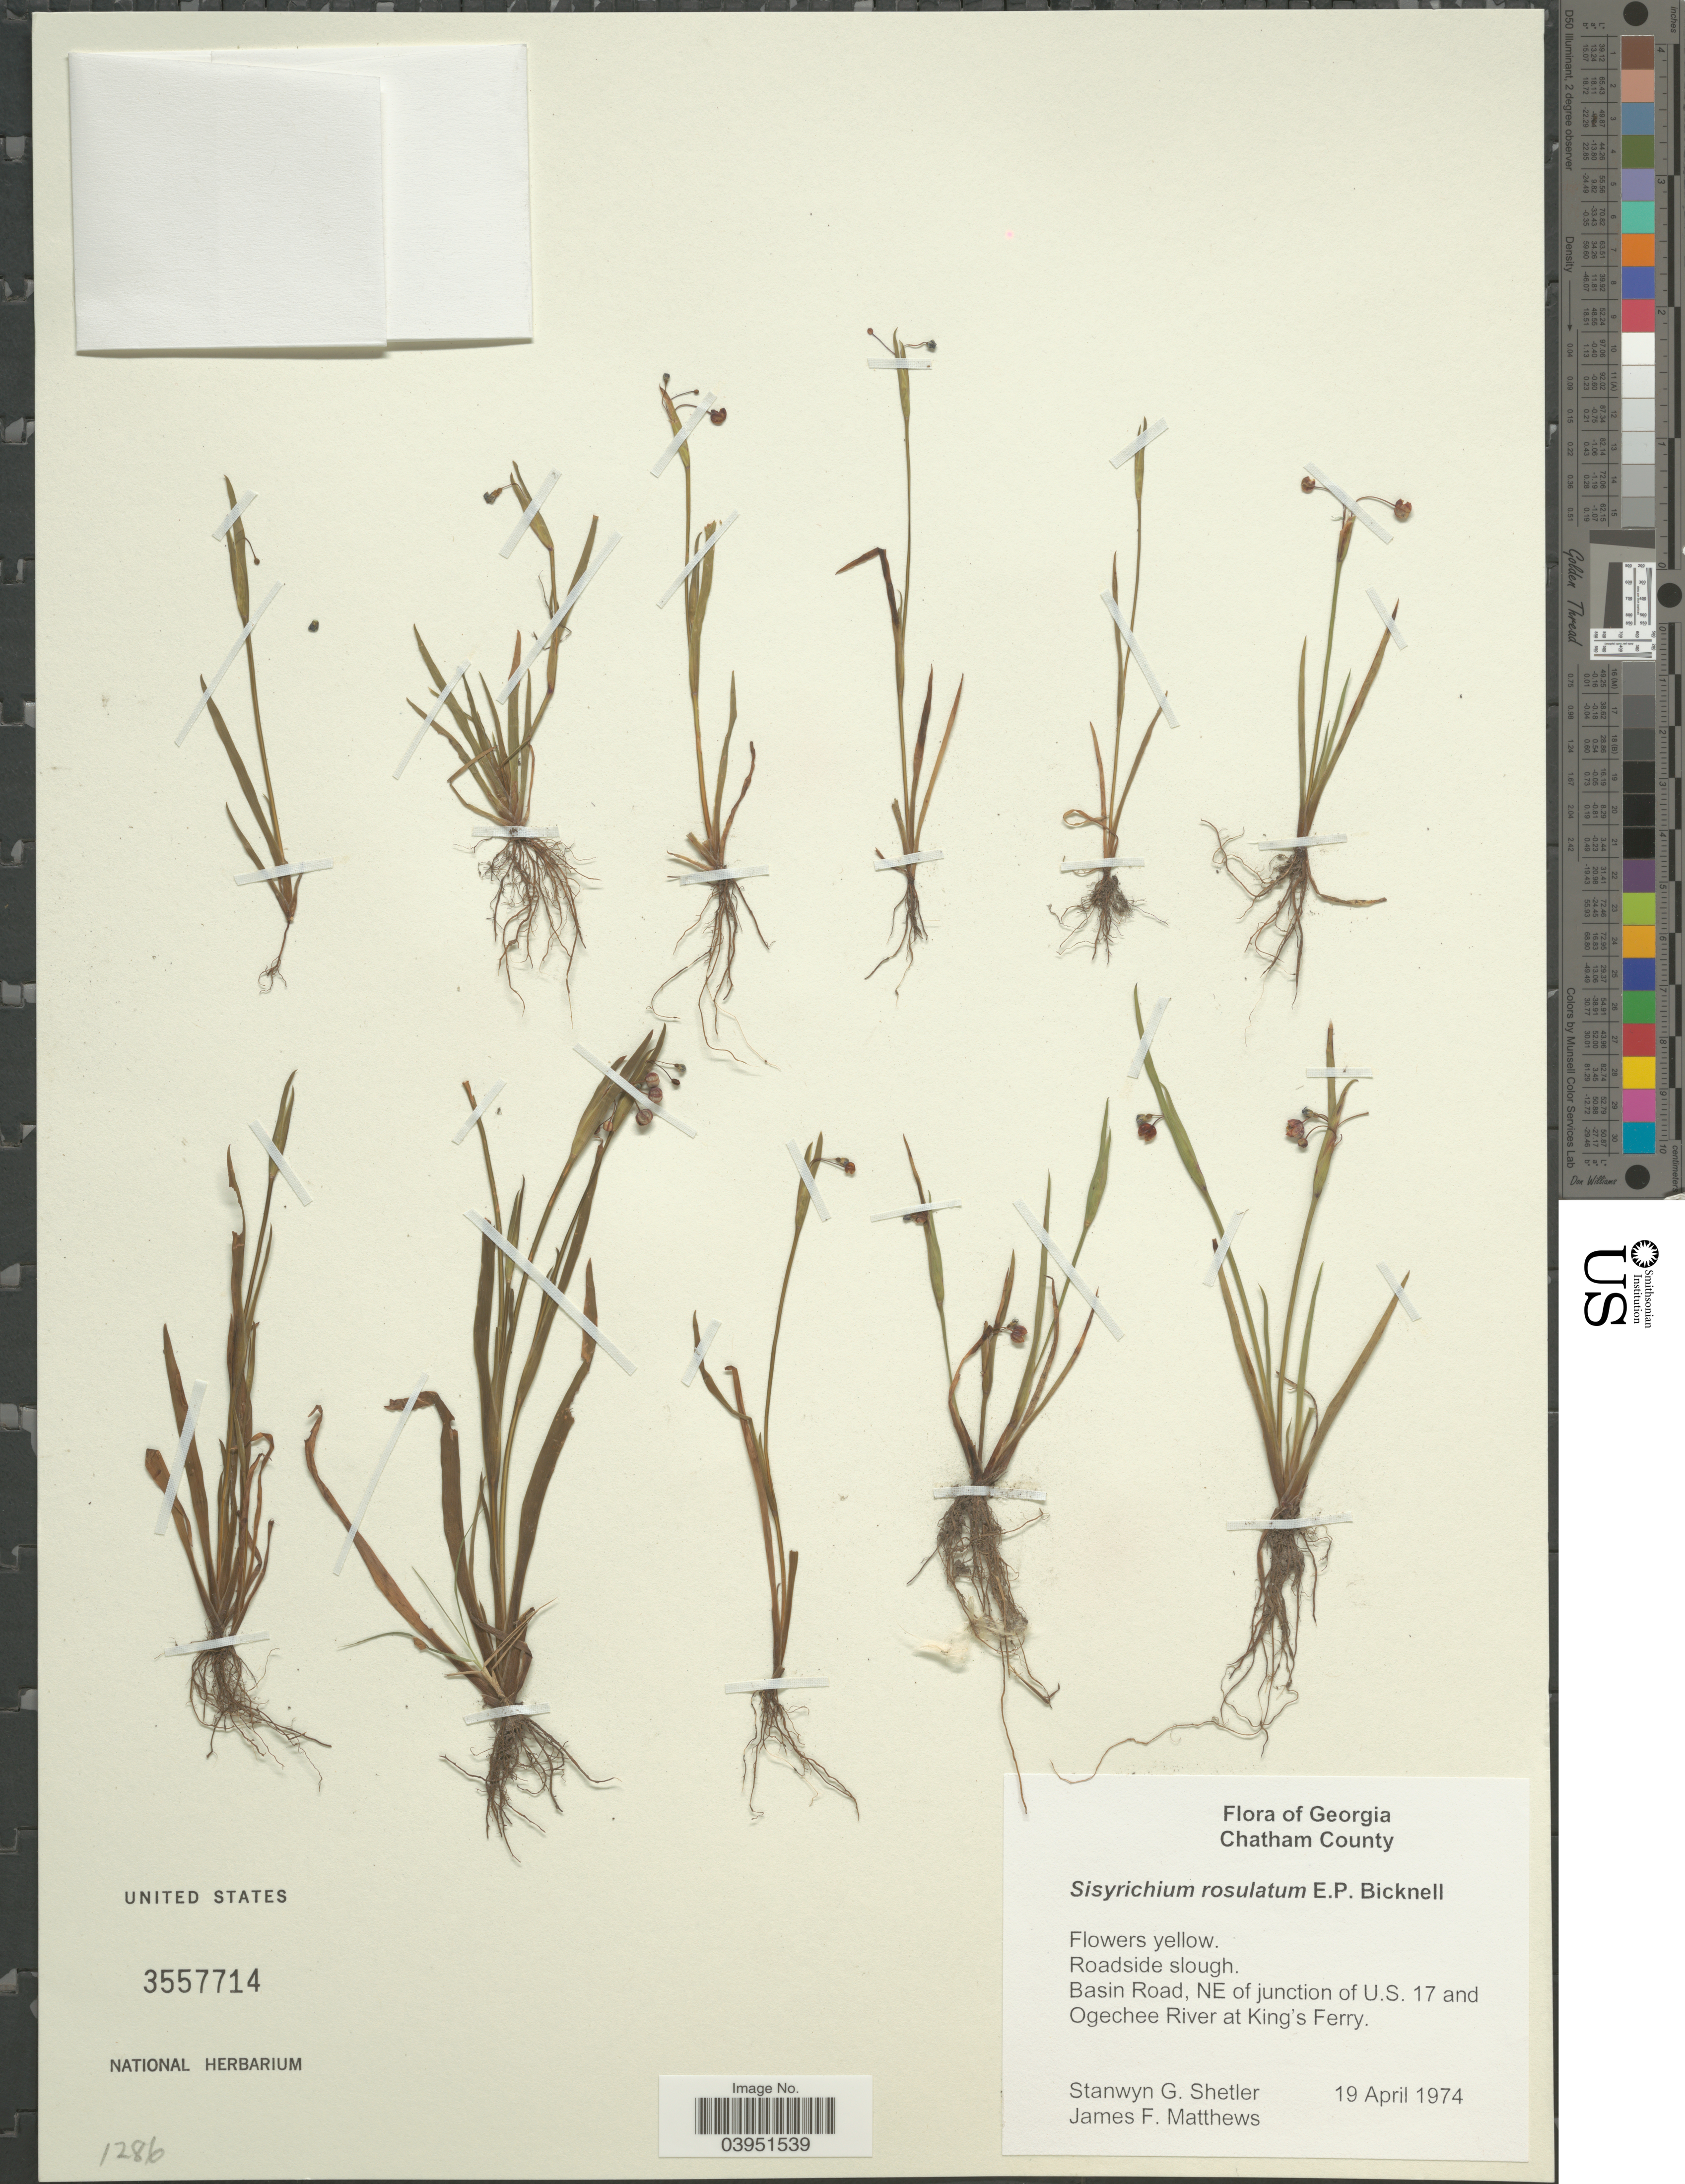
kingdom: Plantae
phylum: Tracheophyta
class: Liliopsida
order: Asparagales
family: Iridaceae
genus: Sisyrinchium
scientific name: Sisyrinchium rosulatum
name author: E.P. Bicknell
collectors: S. Shetler & J. F. Mathews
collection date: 1974-04-19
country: United States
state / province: Georgia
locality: Chatham County. Basin Road, NE of junction of U.S. 17 and Ogechee River at King's Ferry.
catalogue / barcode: US 3557714